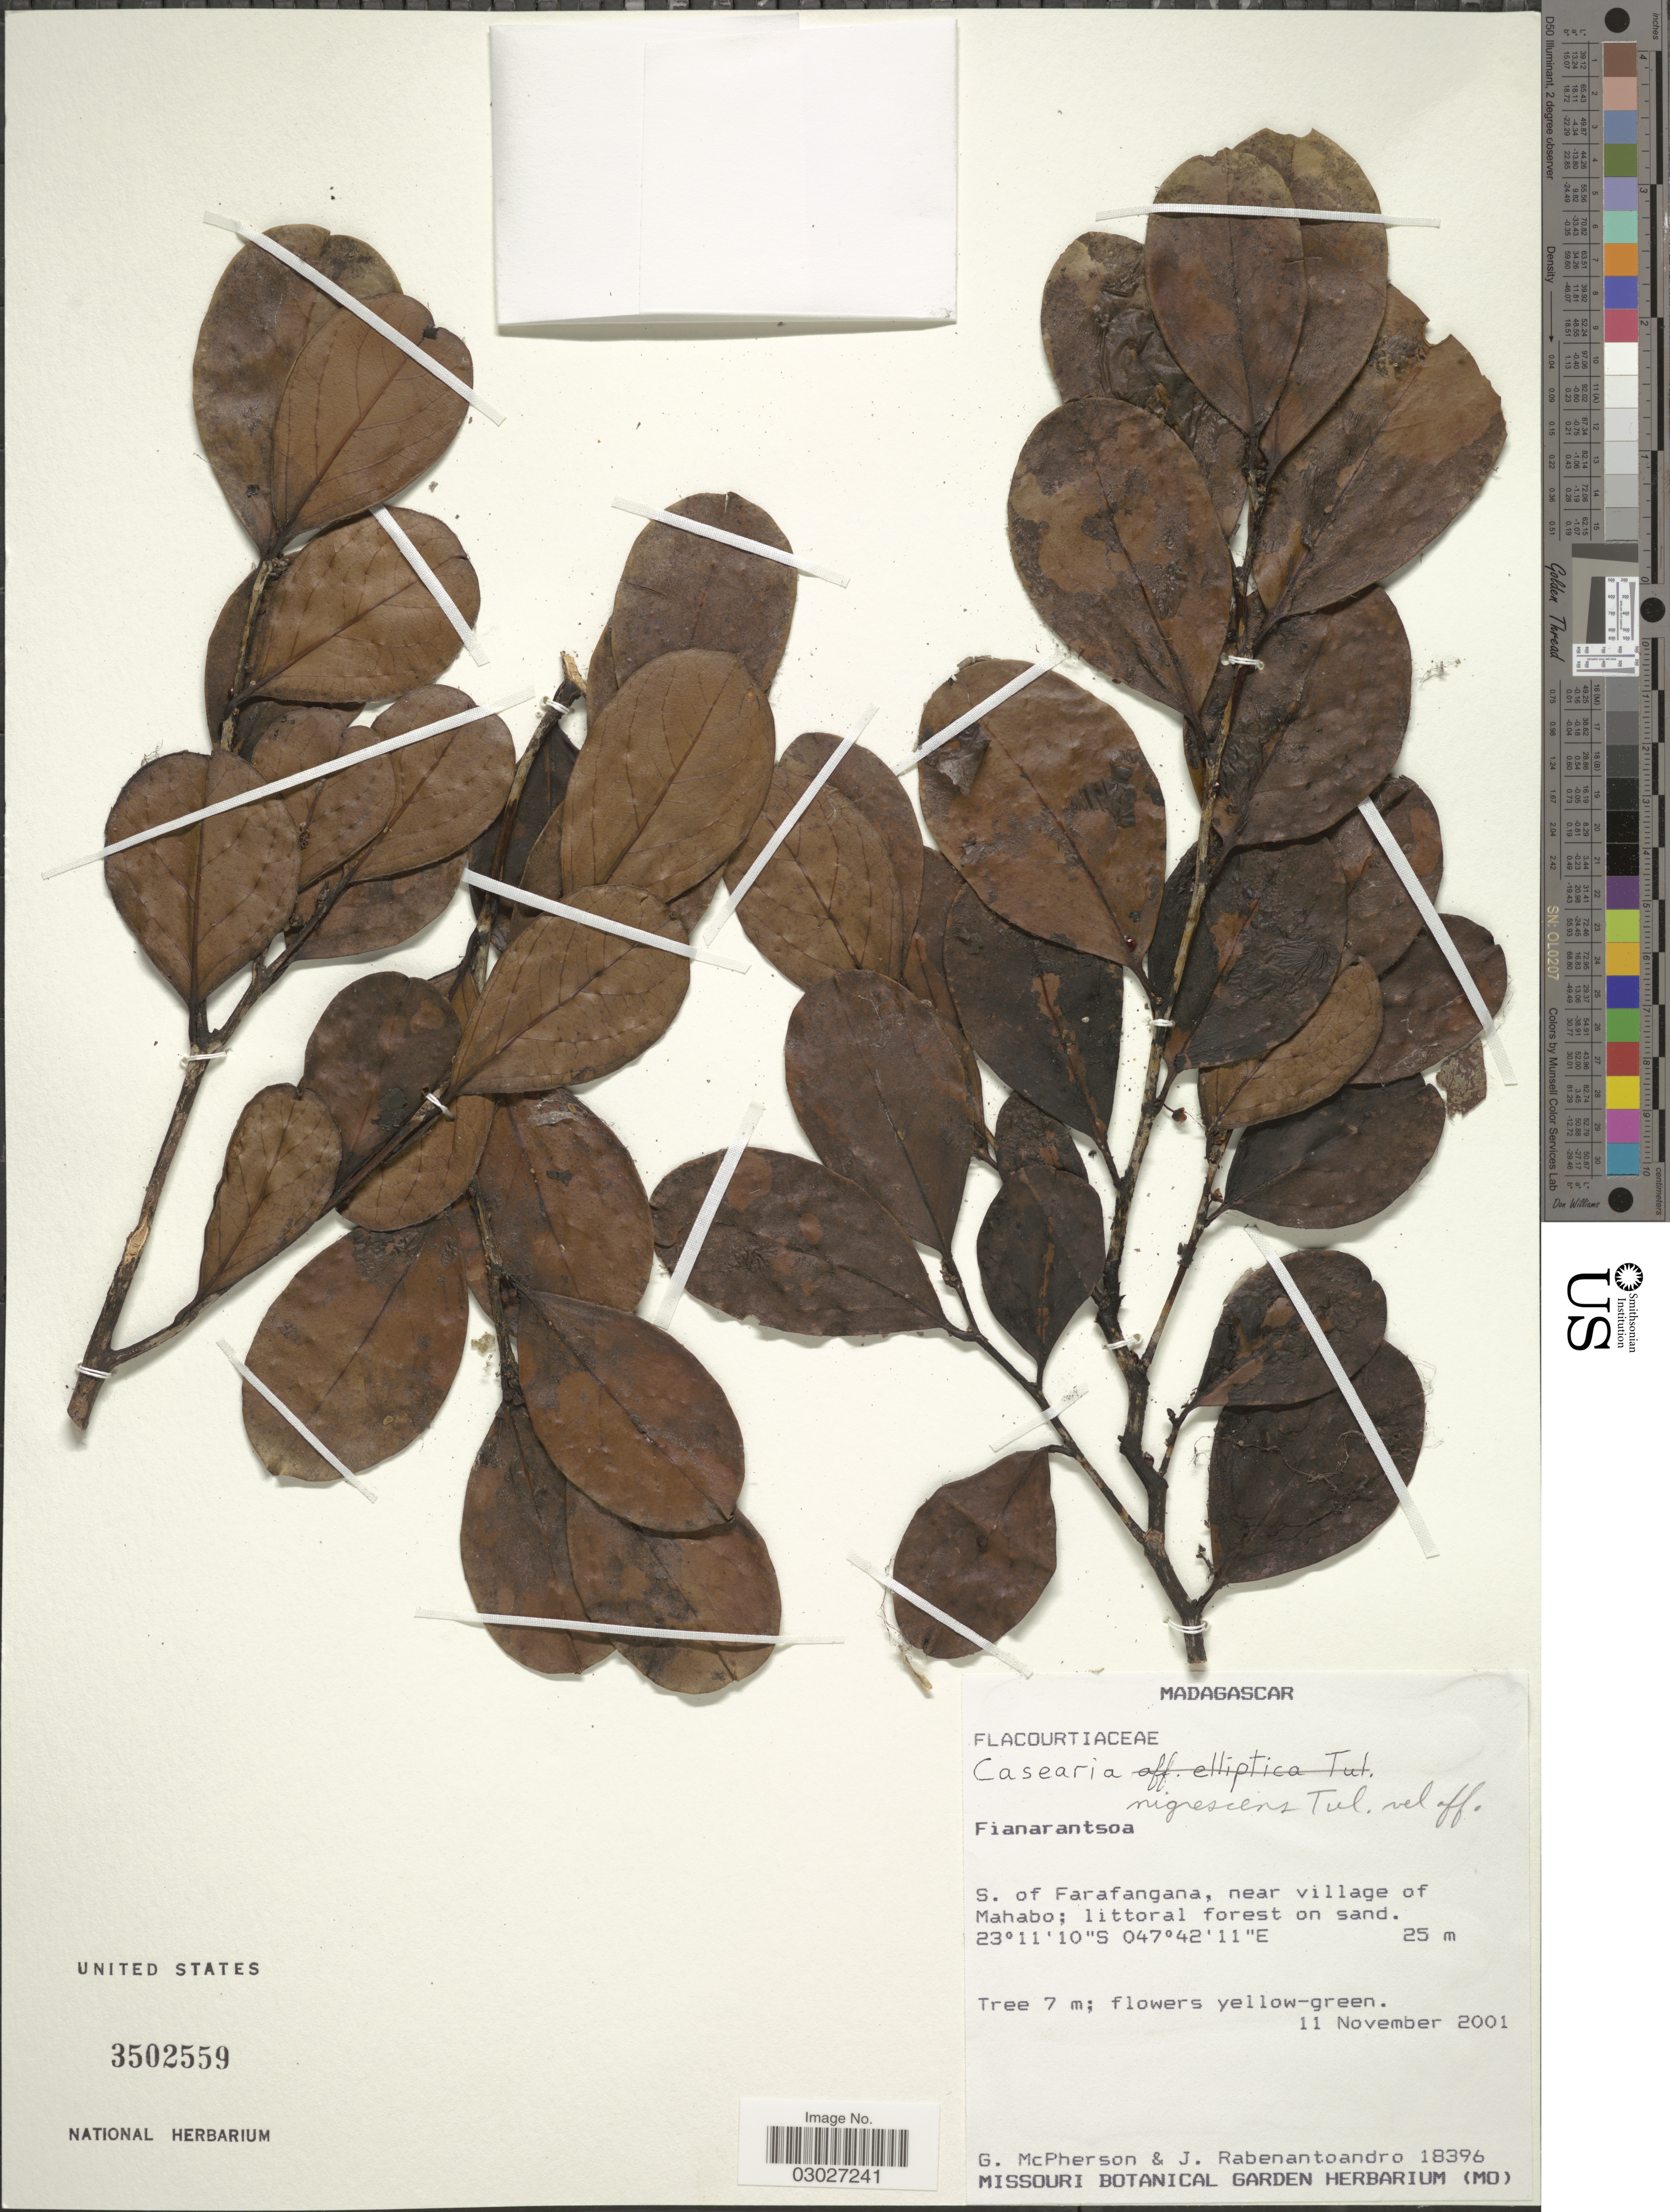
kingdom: Plantae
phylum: Tracheophyta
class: Magnoliopsida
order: Malpighiales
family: Salicaceae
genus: Casearia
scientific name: Casearia nigrescens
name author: Tul.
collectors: G. McPherson & J. Rabenantoandro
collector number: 18396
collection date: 2001-11-11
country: Madagascar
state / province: Atsimo-Atsinanana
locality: S. of Farafangana, near village of Mahabo.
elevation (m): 25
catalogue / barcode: US 3502559